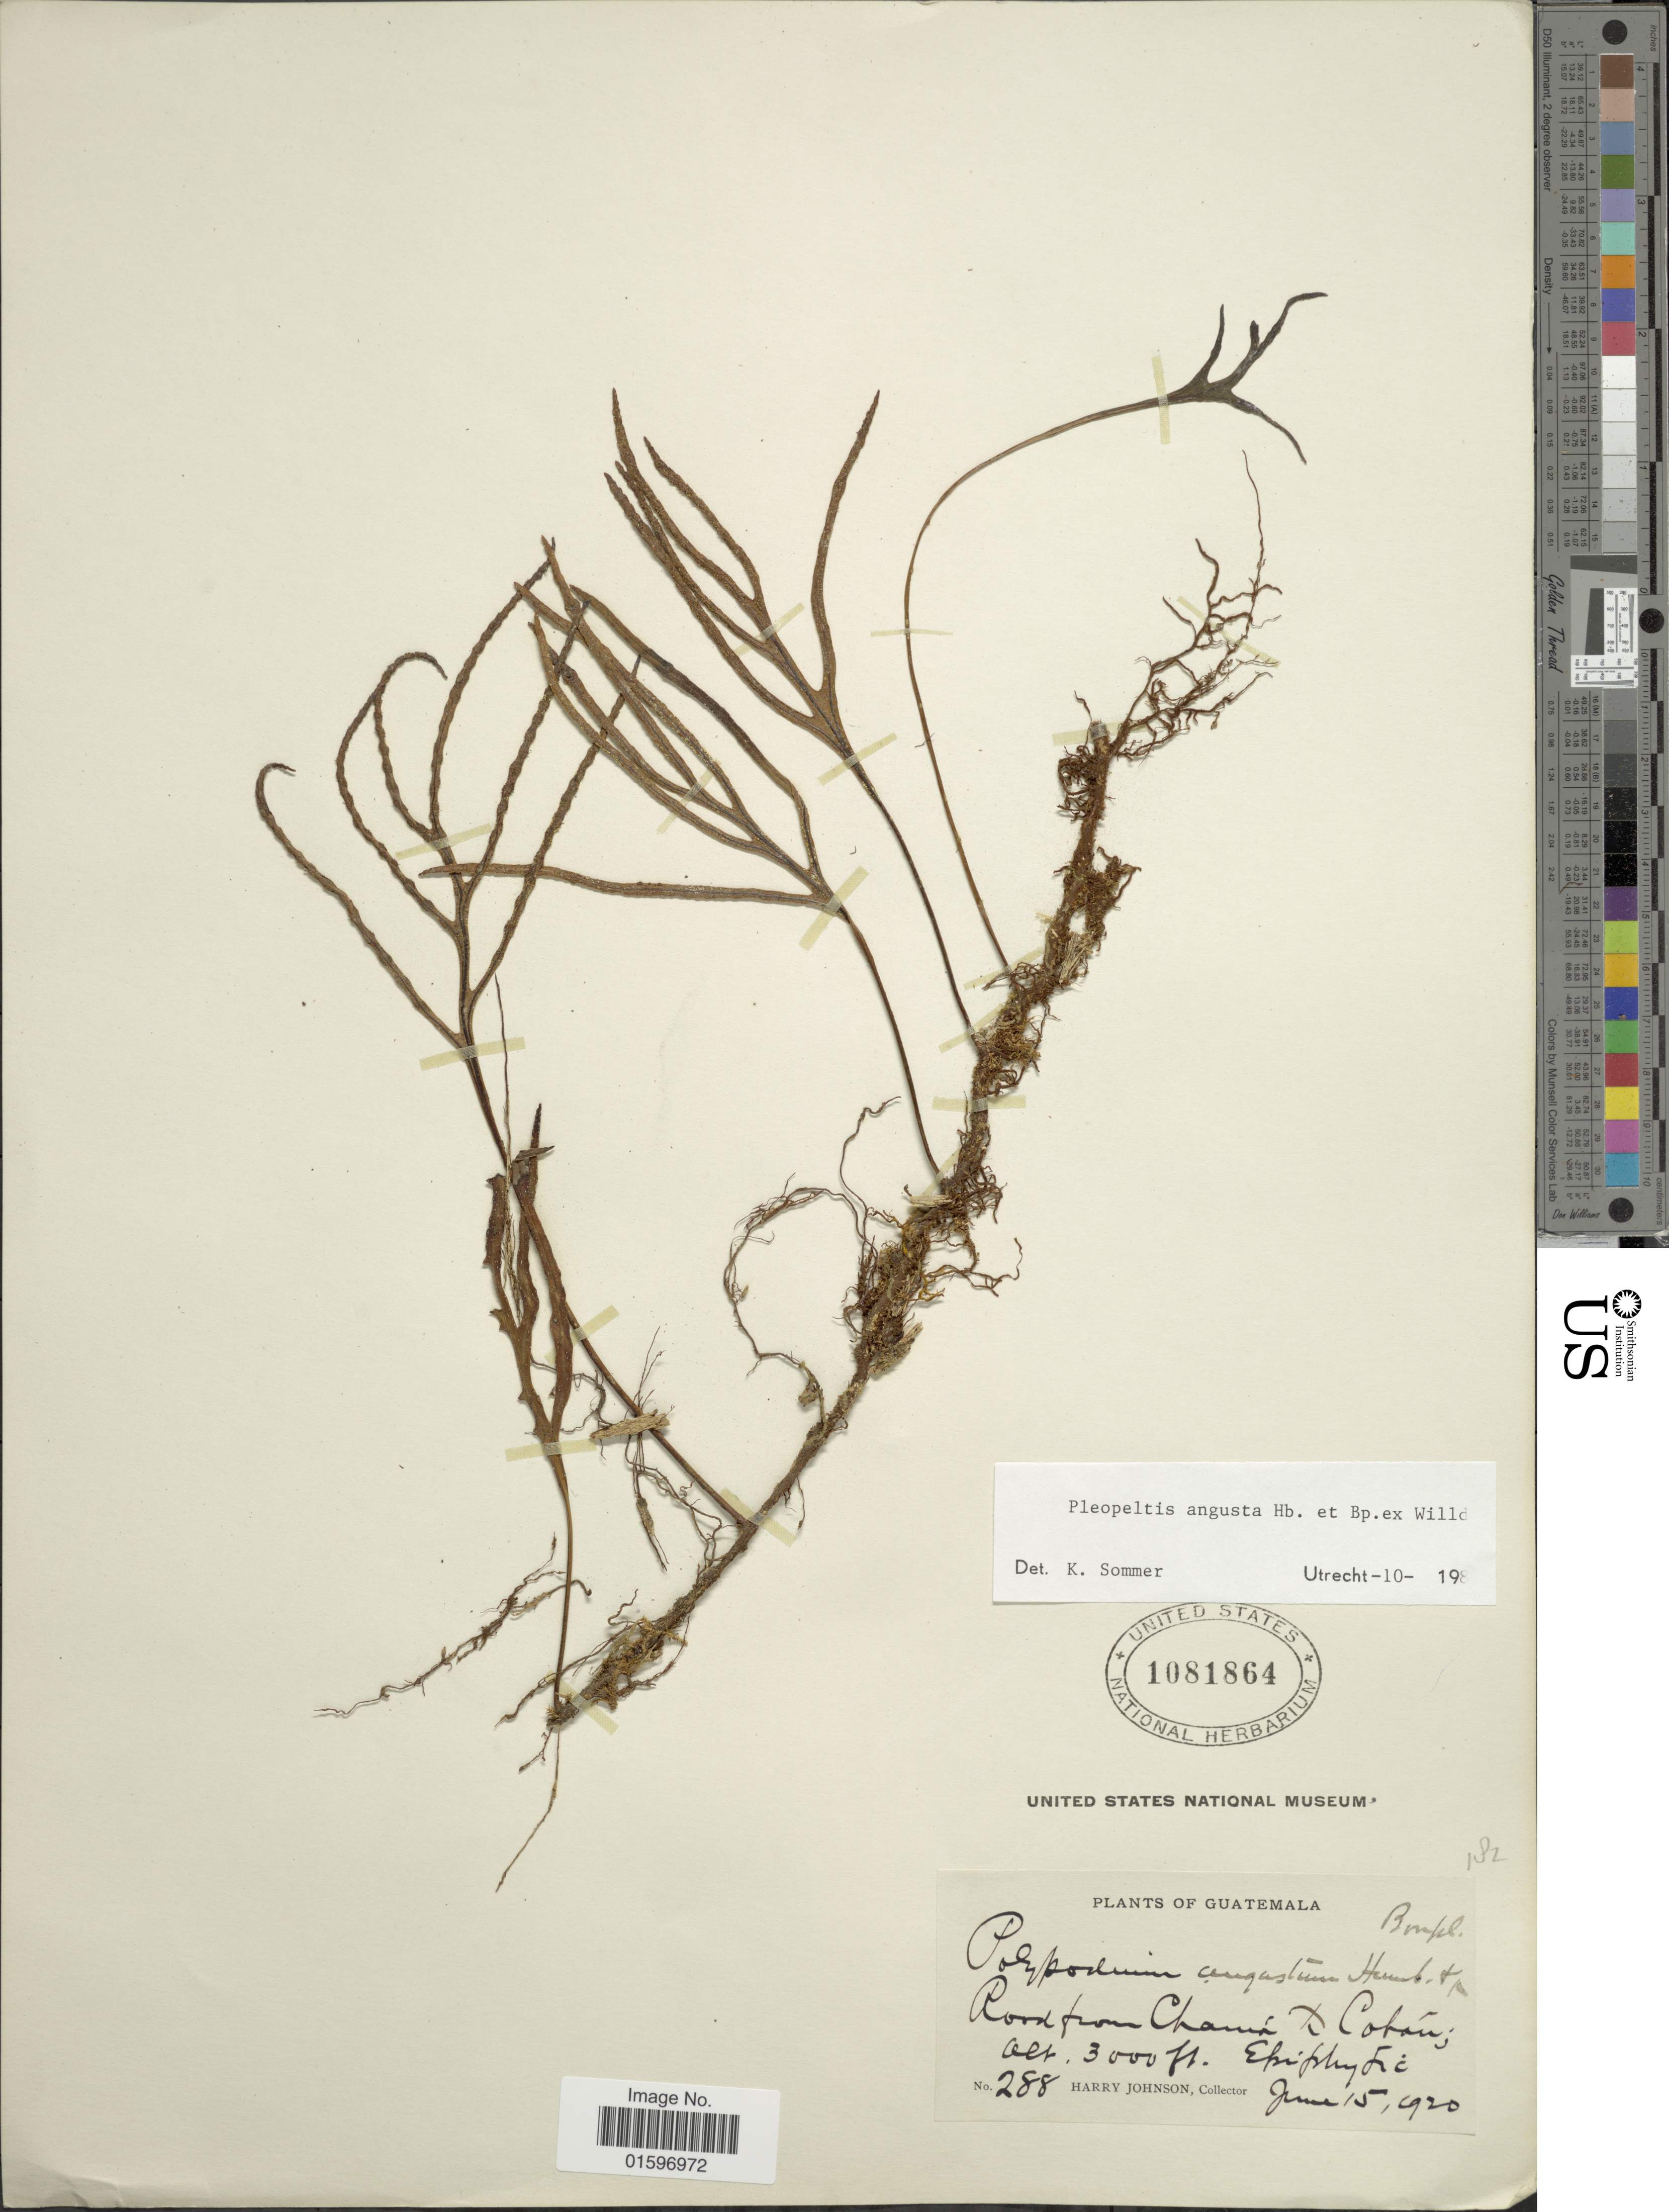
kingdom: Plantae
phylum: Tracheophyta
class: Polypodiopsida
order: Polypodiales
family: Polypodiaceae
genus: Pleopeltis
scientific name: Pleopeltis angusta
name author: Humb. & Bonap. ex Willd.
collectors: H. Johnson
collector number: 288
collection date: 1920-06-15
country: Guatemala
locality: Road from Chamá to Cobán.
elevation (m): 914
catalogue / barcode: US 1081864